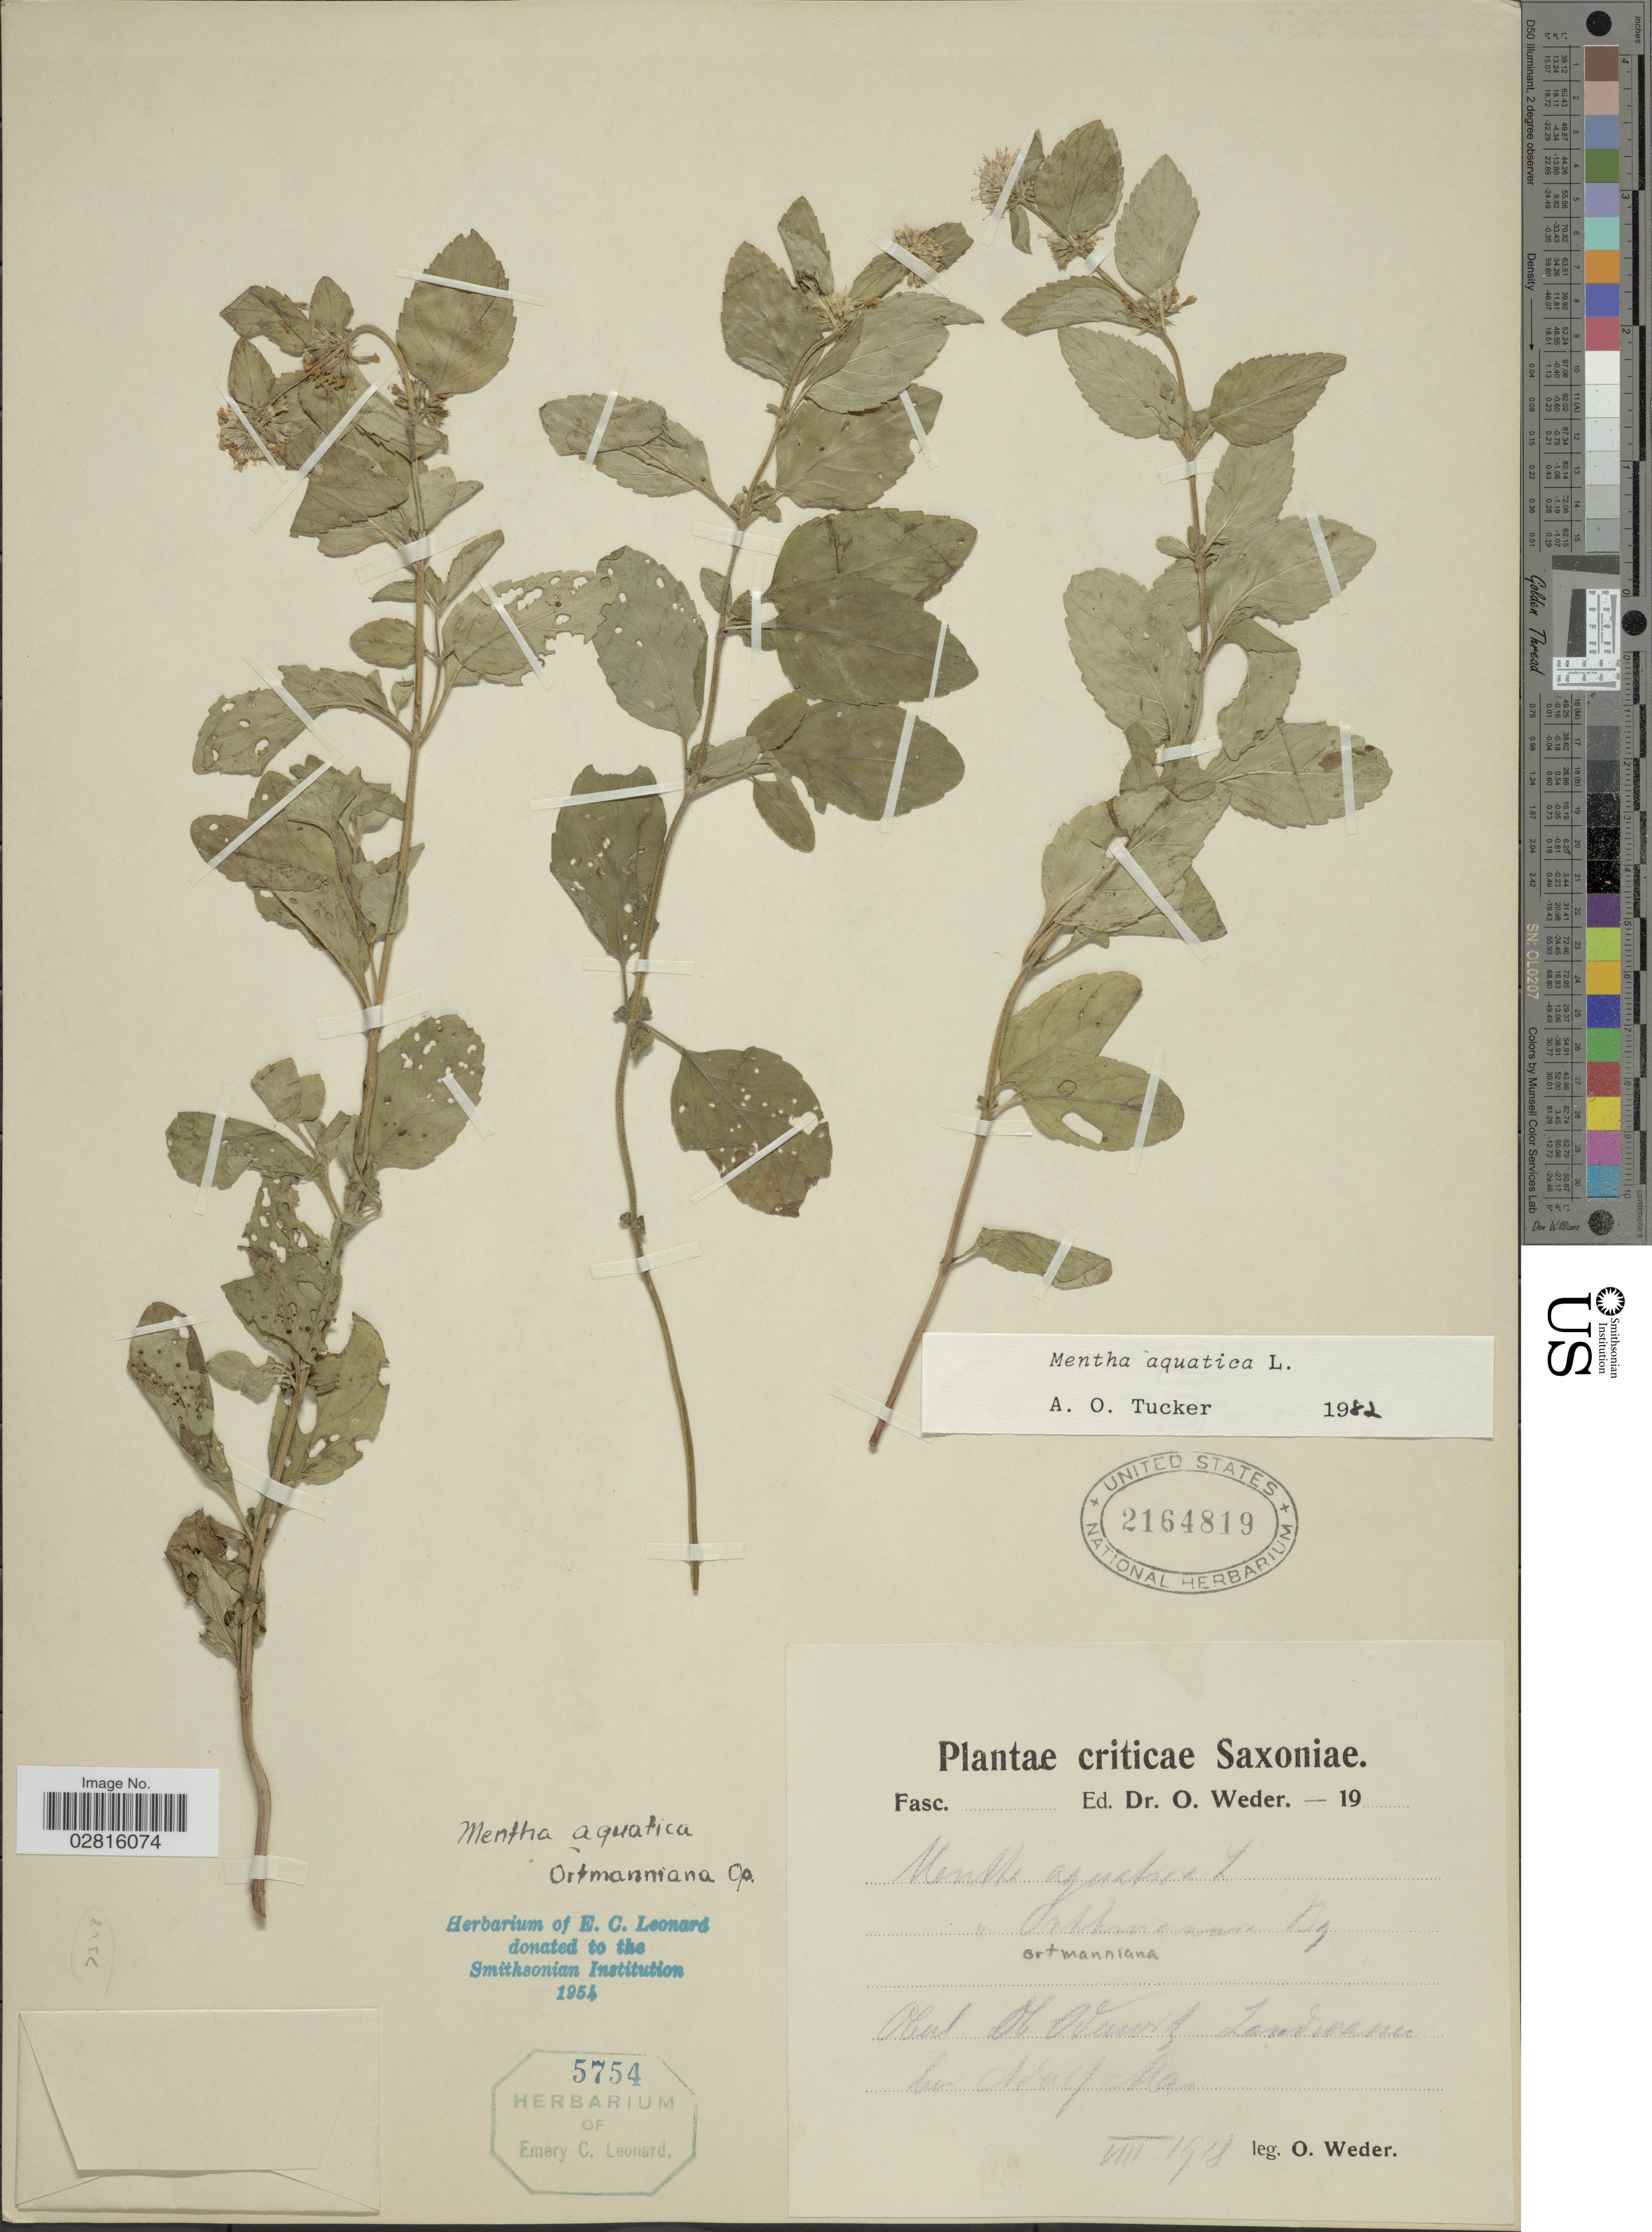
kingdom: Plantae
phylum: Tracheophyta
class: Magnoliopsida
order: Lamiales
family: Lamiaceae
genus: Mentha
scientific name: Mentha aquatica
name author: L.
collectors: O. Weder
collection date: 1918-08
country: Germany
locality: Criticae Saxoniae. Obul. Ob Odurf Zandnam bei Odorf Man. [interpreted]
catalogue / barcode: US 2164819